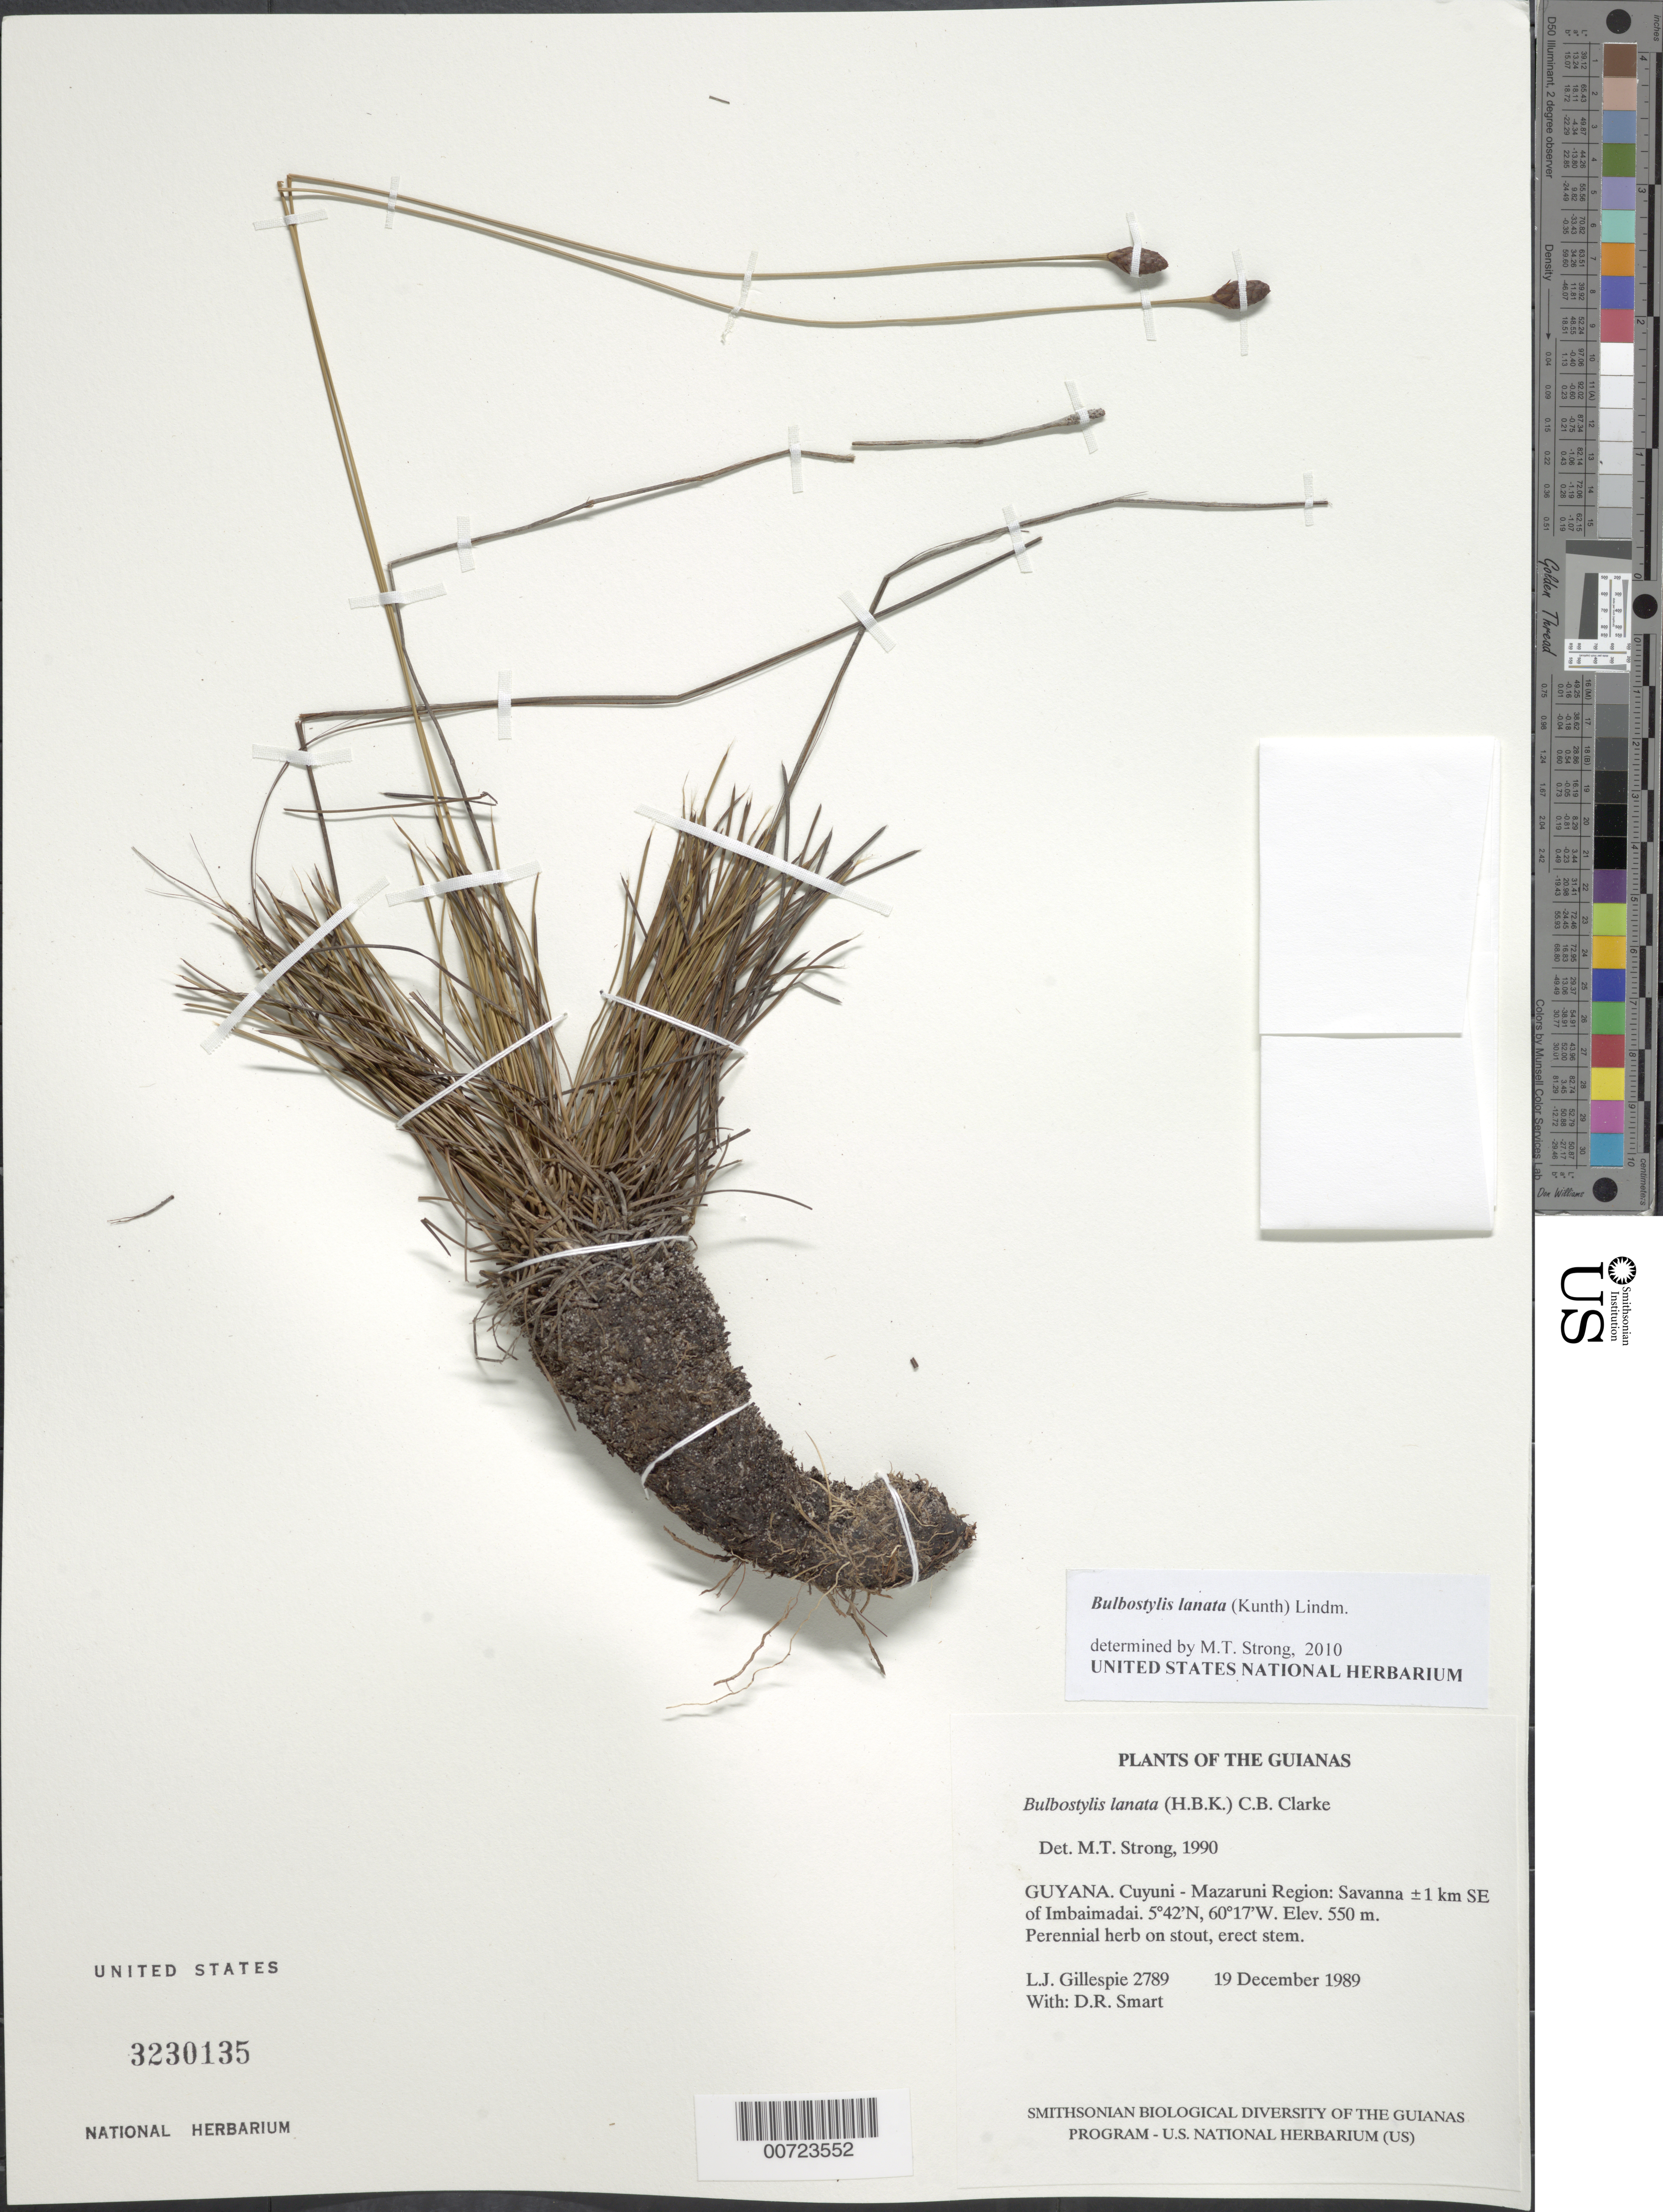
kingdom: Plantae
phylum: Tracheophyta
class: Liliopsida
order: Poales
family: Cyperaceae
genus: Bulbostylis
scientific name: Bulbostylis lanata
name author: (Kunth) Lindm.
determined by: Strong, M. T., (US), Smithsonian Institution - National Museum of Natural History (UNITED STATES)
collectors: L. J. Gillespie & D. R. Smart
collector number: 2789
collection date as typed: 19 December 1989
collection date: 1989-12-19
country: Guyana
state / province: Cuyuni-Mazaruni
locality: ±1 km SE of Imbaimadai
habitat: Savanna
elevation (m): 550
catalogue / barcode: US 3230135